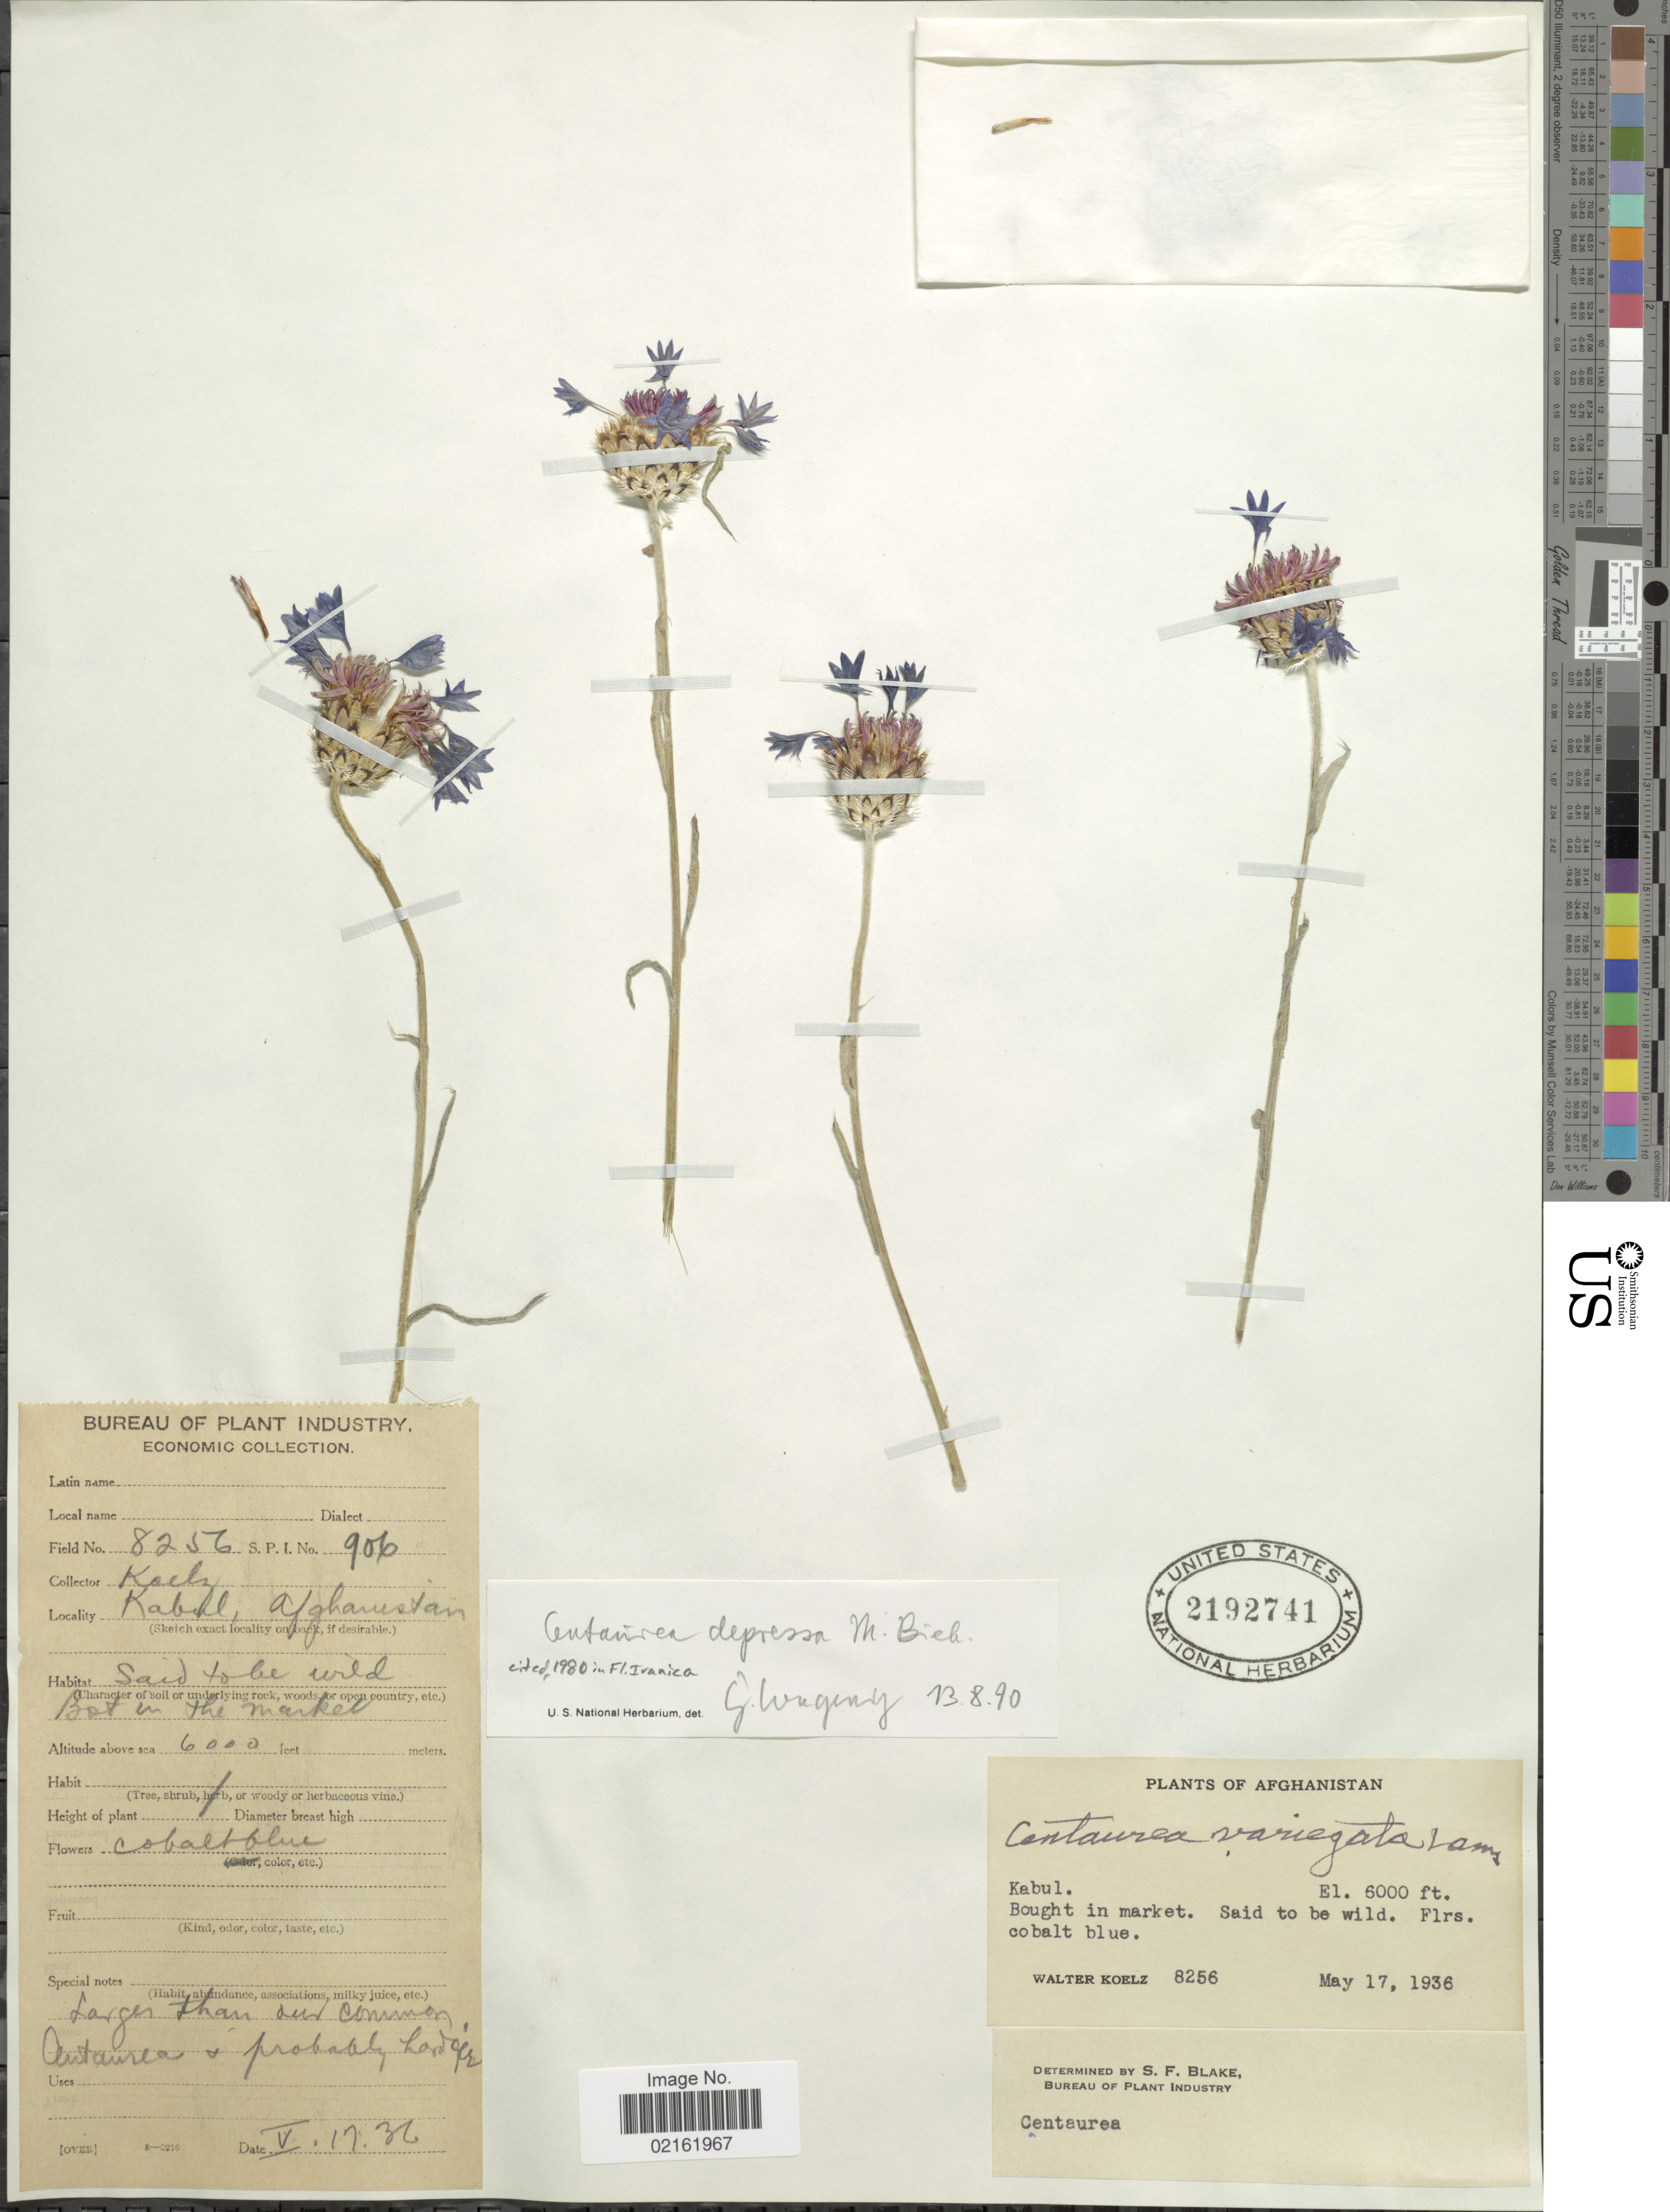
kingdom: Plantae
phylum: Tracheophyta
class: Magnoliopsida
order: Asterales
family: Asteraceae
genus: Centaurea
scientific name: Centaurea depressa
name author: M. Bieb.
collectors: W. N. Koelz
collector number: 8256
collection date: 1936-05-17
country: Afghanistan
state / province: Kabul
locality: Bought in market, Said to be wild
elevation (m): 1829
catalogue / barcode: US 2192741